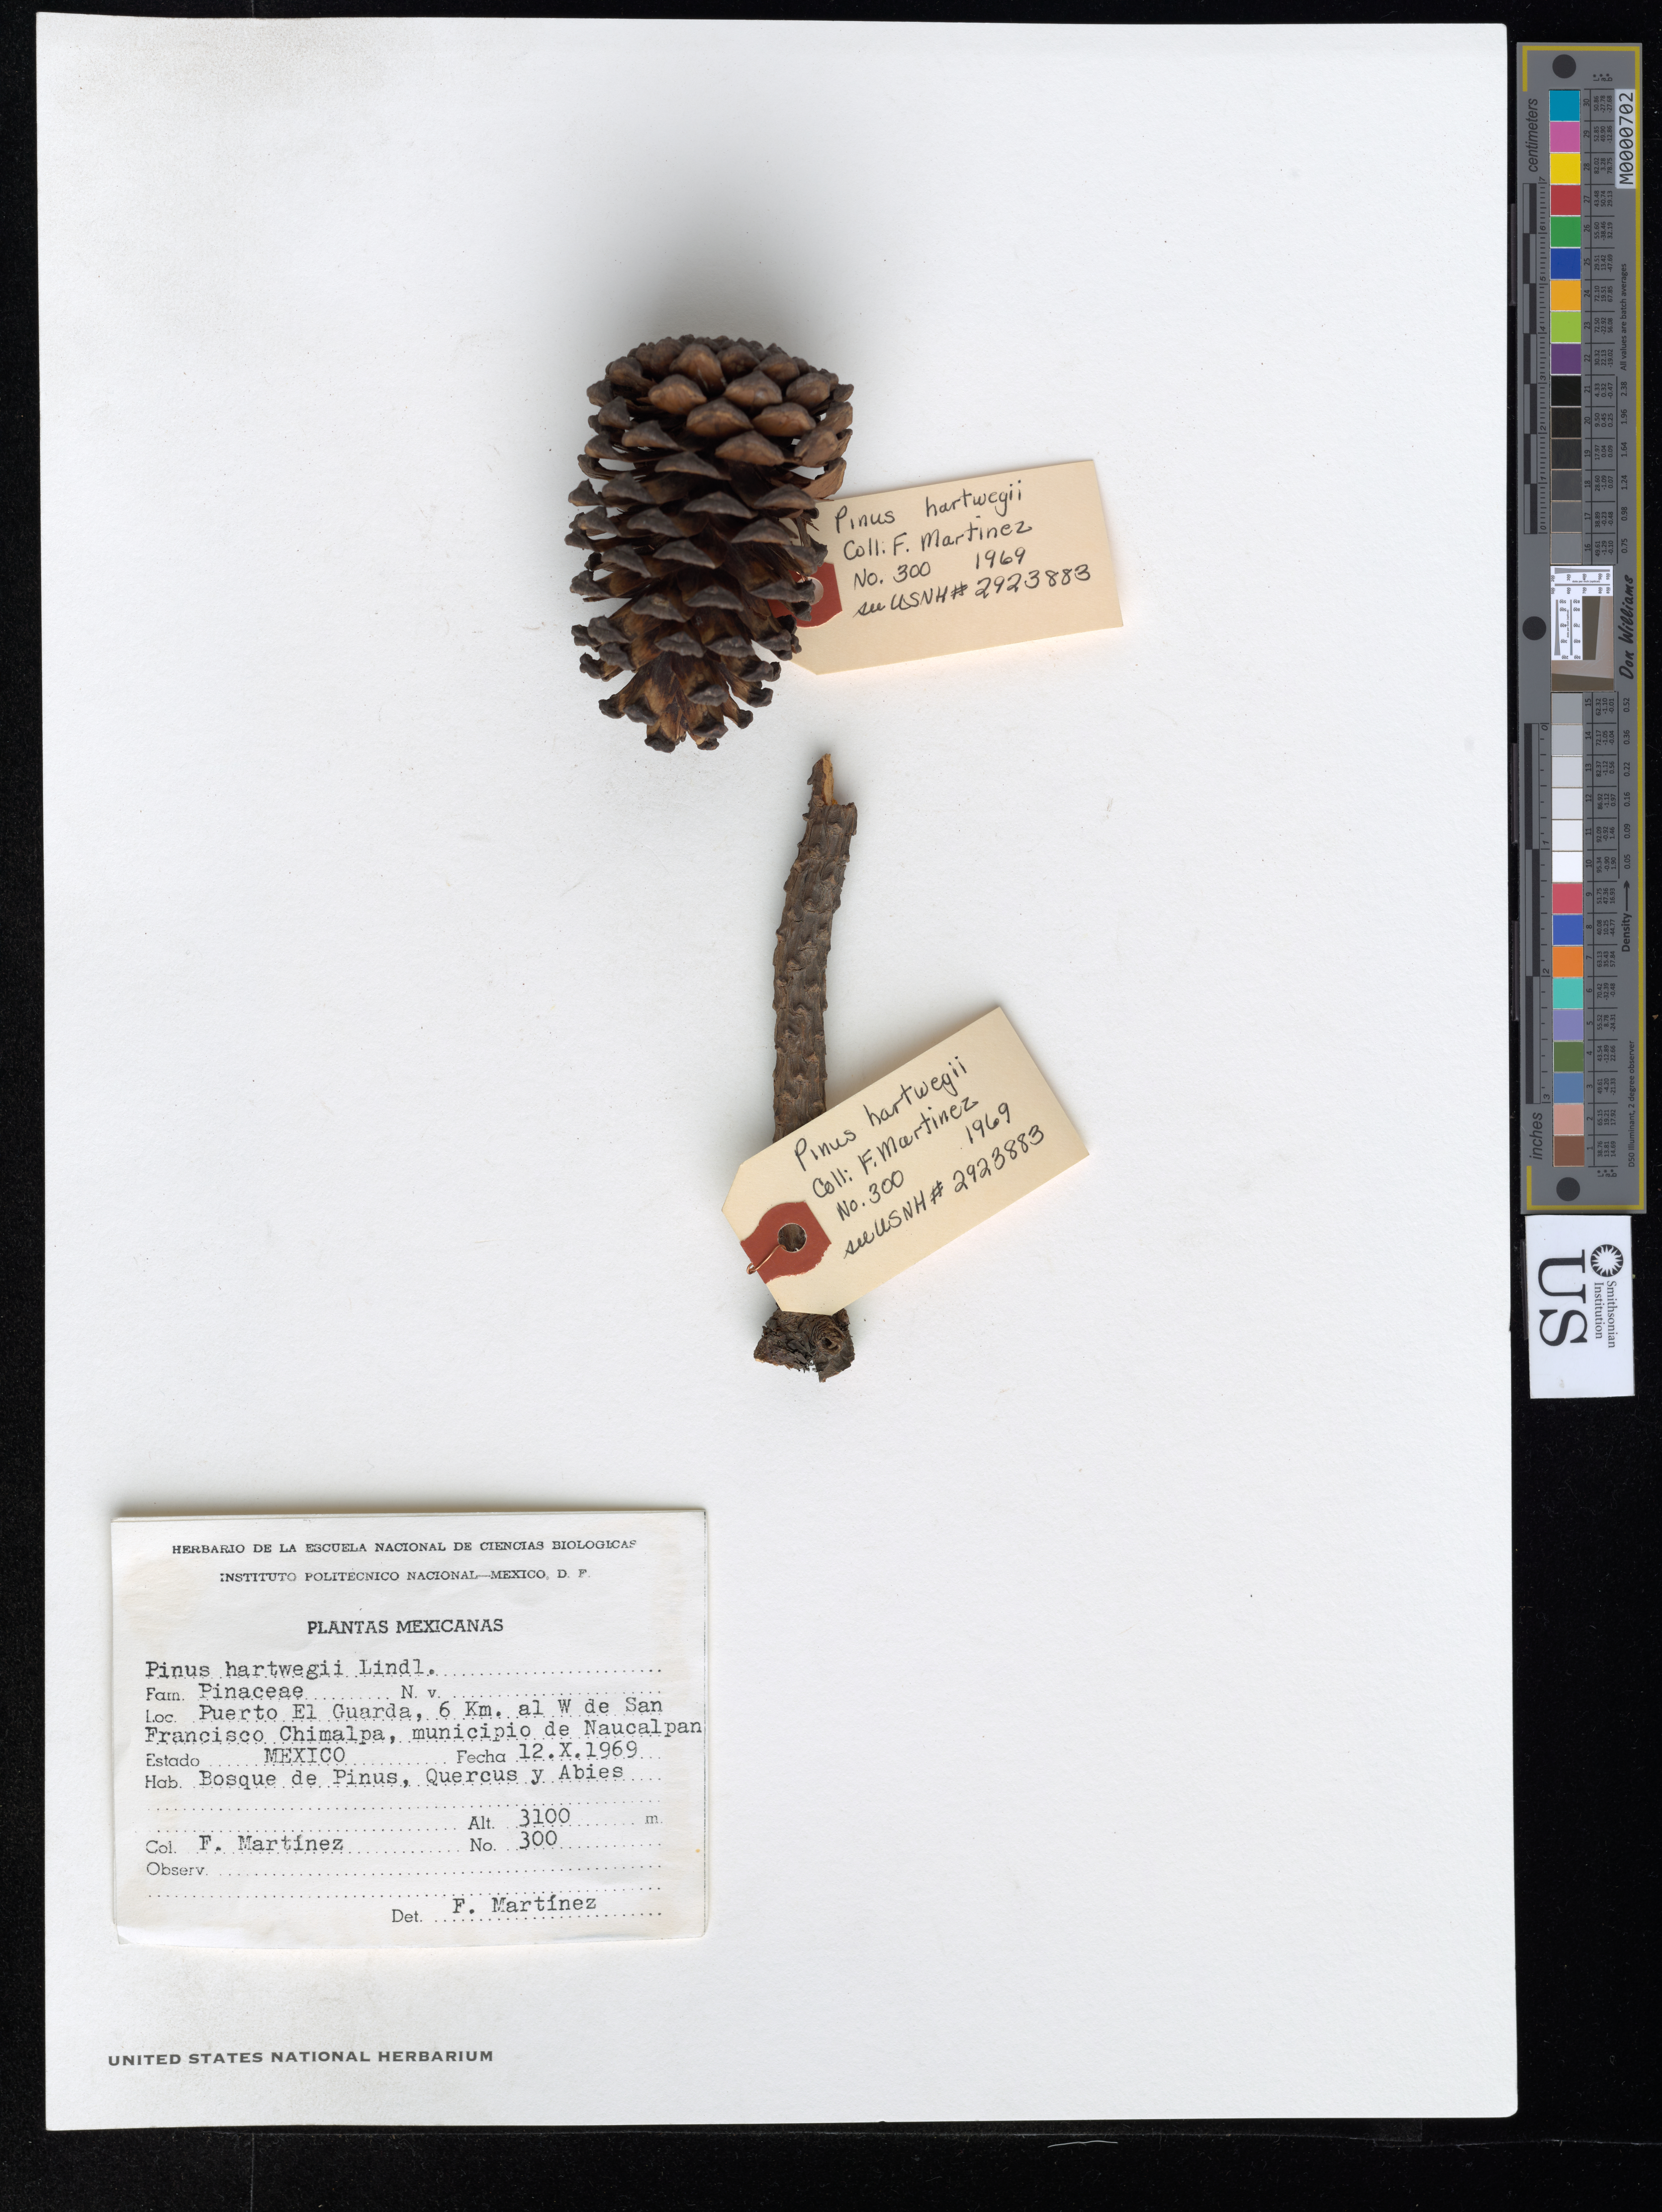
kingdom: Plantae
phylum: Tracheophyta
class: Pinopsida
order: Pinales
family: Pinaceae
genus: Pinus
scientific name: Pinus hartwegii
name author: Lindl.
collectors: F. Martínez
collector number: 300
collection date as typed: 12 Oct 1969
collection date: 1969-10-12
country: Mexico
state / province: México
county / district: Naucalpan de Juárez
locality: Puerto El Guarda, 6 km. al W de San Francisco Chimalpa, municipio de Naucalpan.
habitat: Bosque de Pinus, Quercus y Abies.